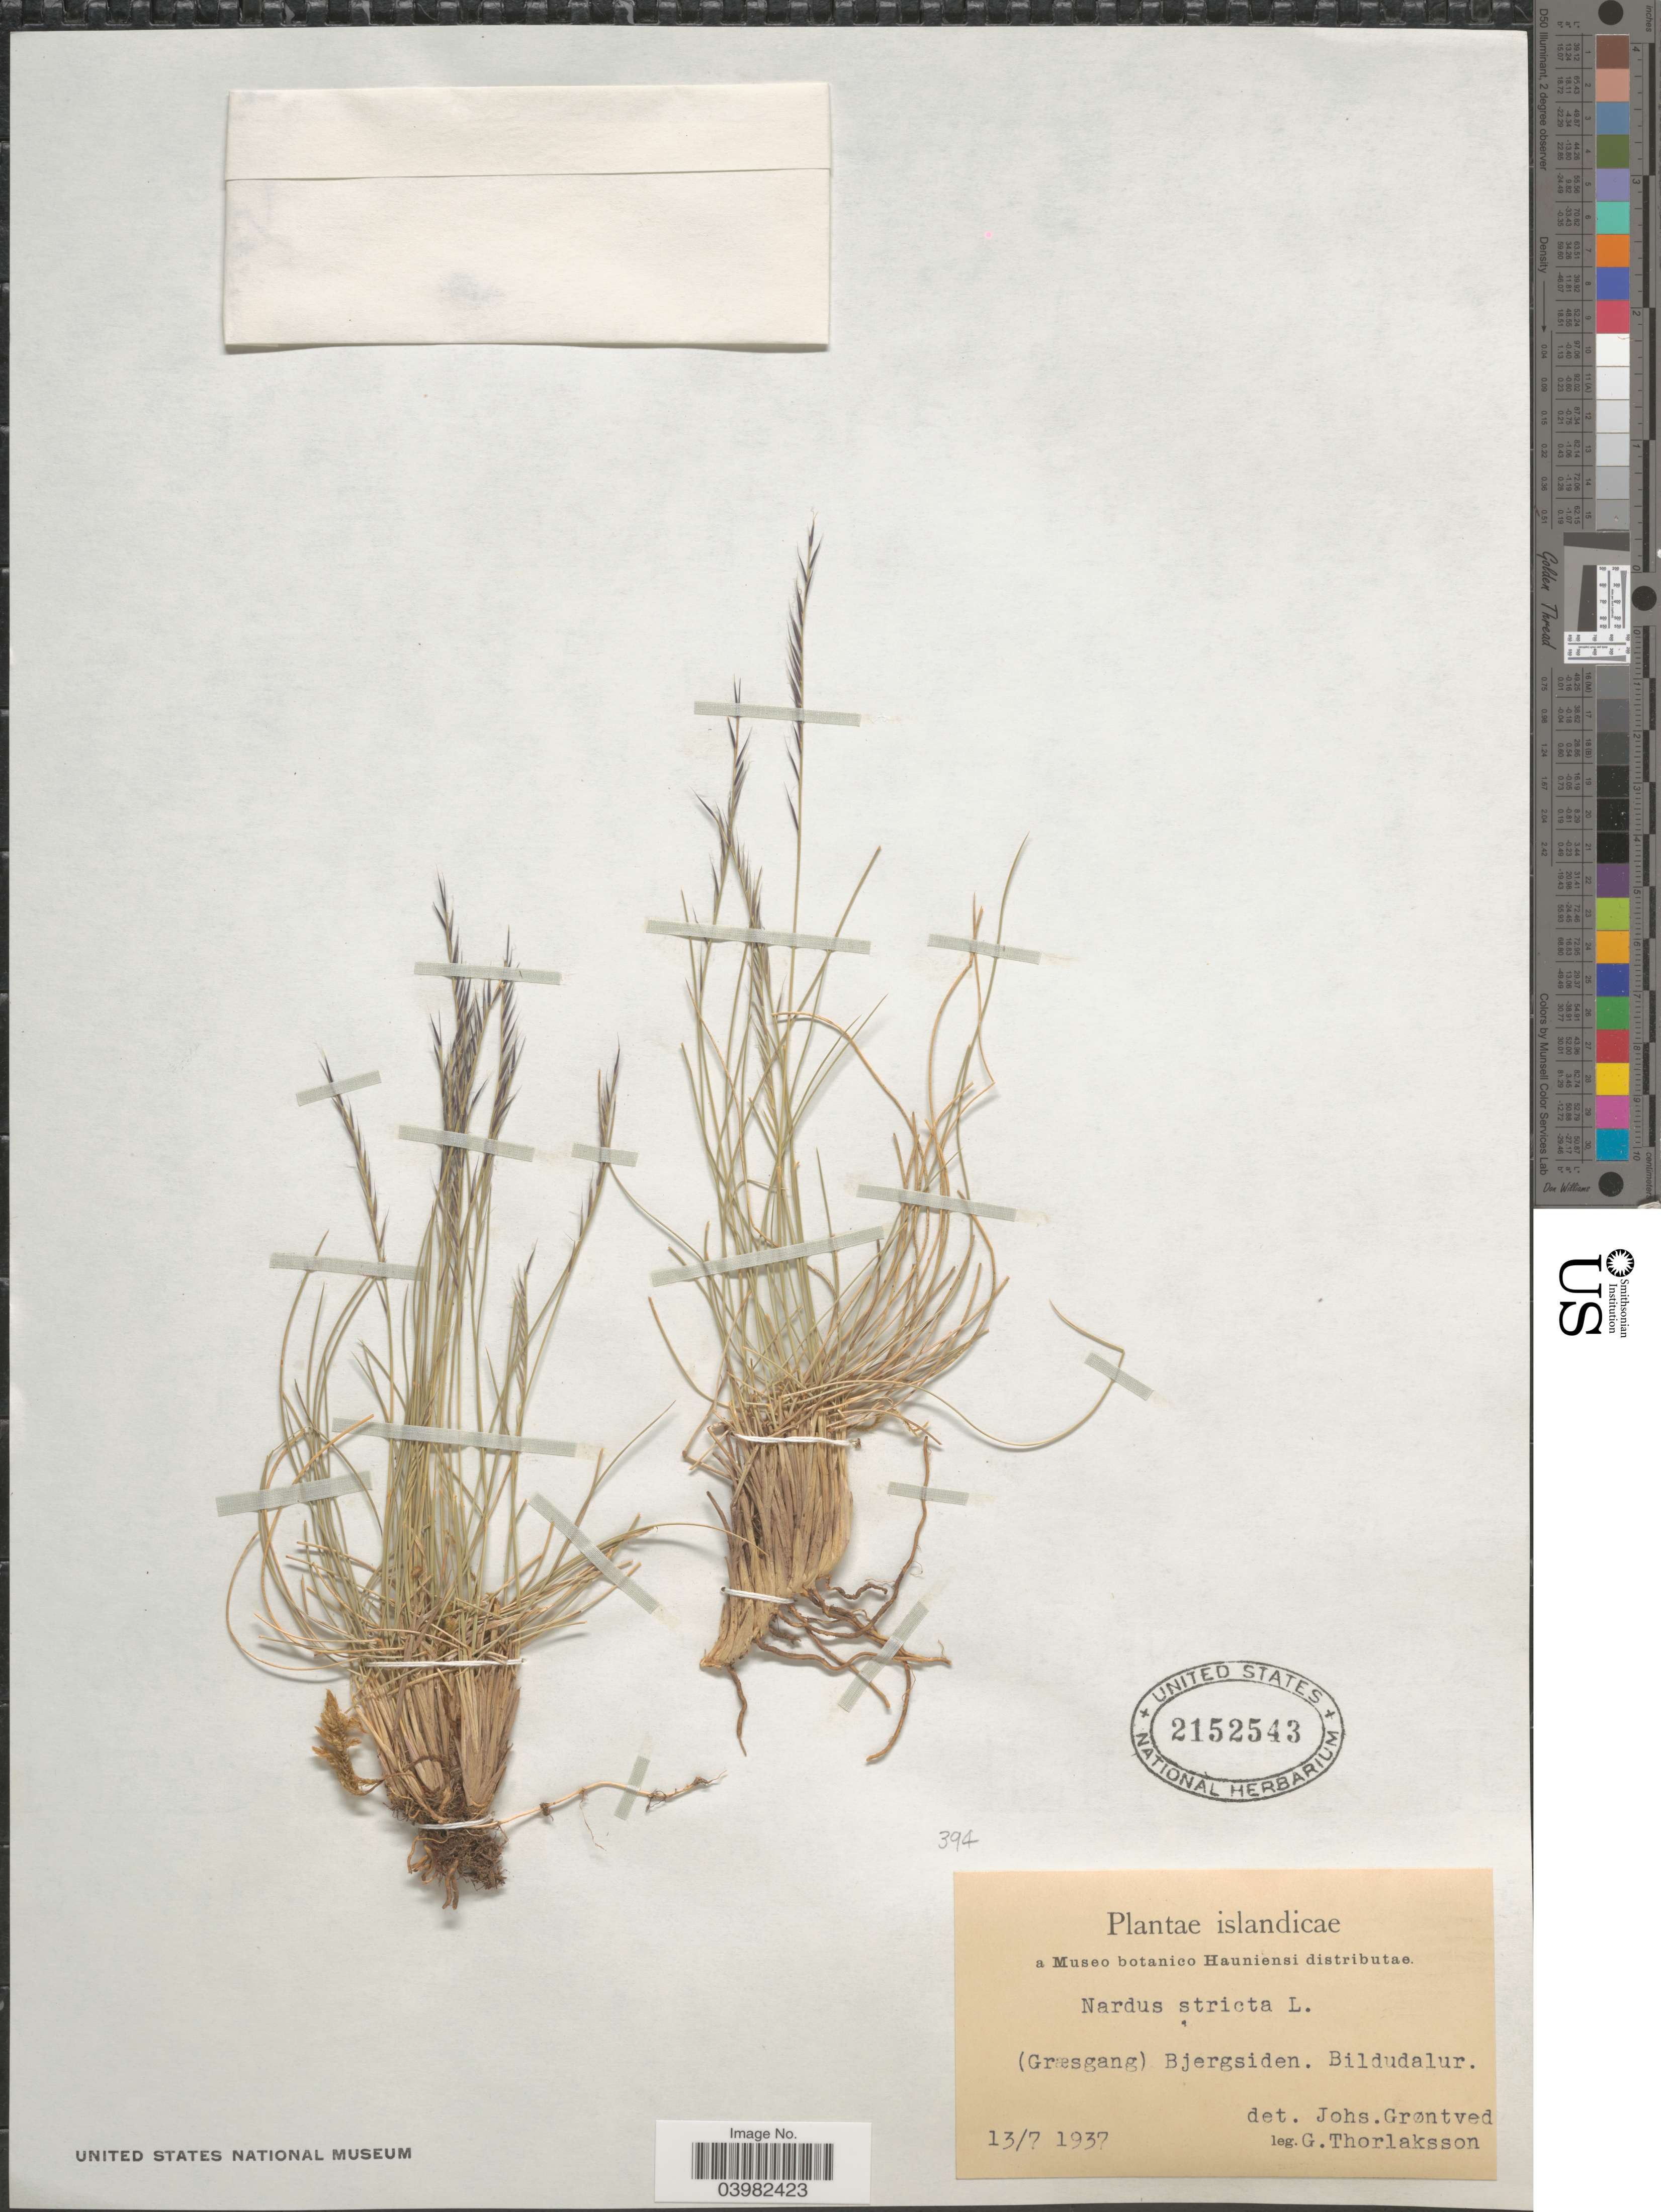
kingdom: Plantae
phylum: Tracheophyta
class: Liliopsida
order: Poales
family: Poaceae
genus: Nardus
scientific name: Nardus stricta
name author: L.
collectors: G. Thorlaksson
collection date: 1937-07-13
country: Iceland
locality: Islandicae. (Græsgang) Bjergsiden. Bildudalur.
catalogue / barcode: US 2152543